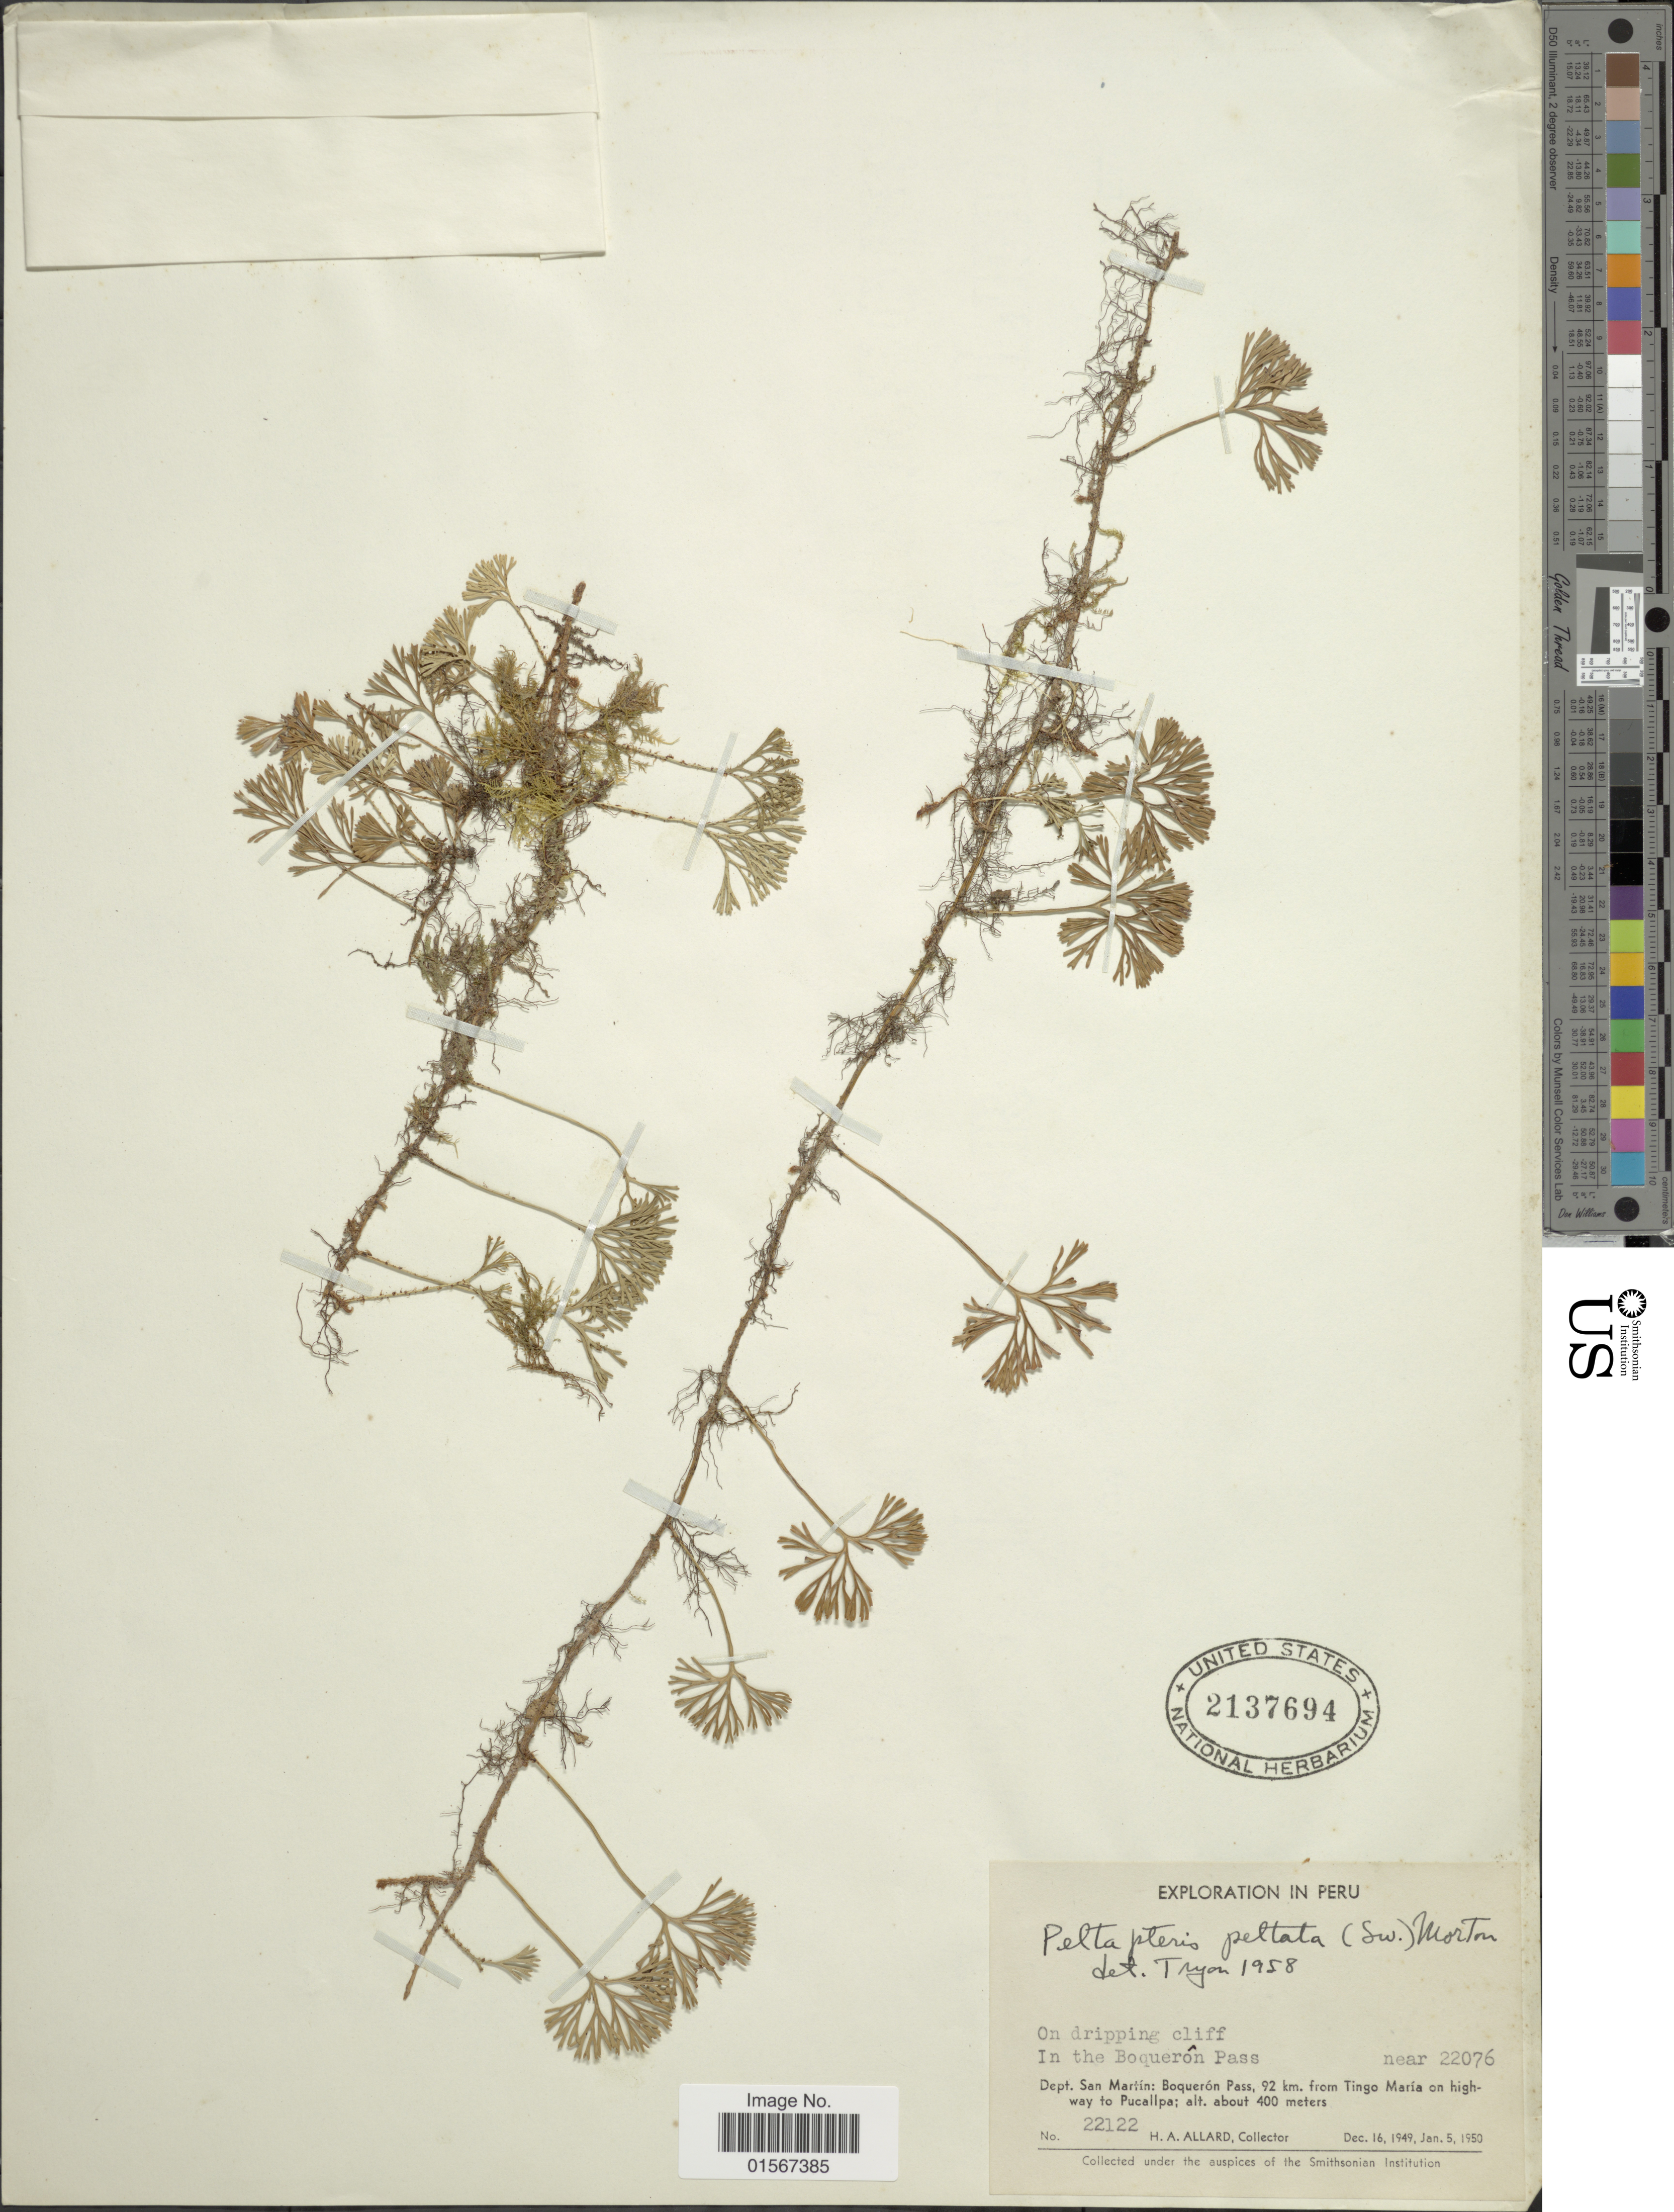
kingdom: Plantae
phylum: Tracheophyta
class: Polypodiopsida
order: Polypodiales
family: Dryopteridaceae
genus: Elaphoglossum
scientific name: Elaphoglossum peltatum f. peltatum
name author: (Sw.) Urb.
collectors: H. A. Allard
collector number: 22122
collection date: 1949-12-16/1950-01-05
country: Peru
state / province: San Martín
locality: Peru, In the Boquerón Pass near 22076, Dept. San Martín: Bosquerón Pass, 92 KM. from Tingo María on highway to Pucallpa.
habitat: on dripping cliff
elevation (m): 400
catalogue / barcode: US 2137694